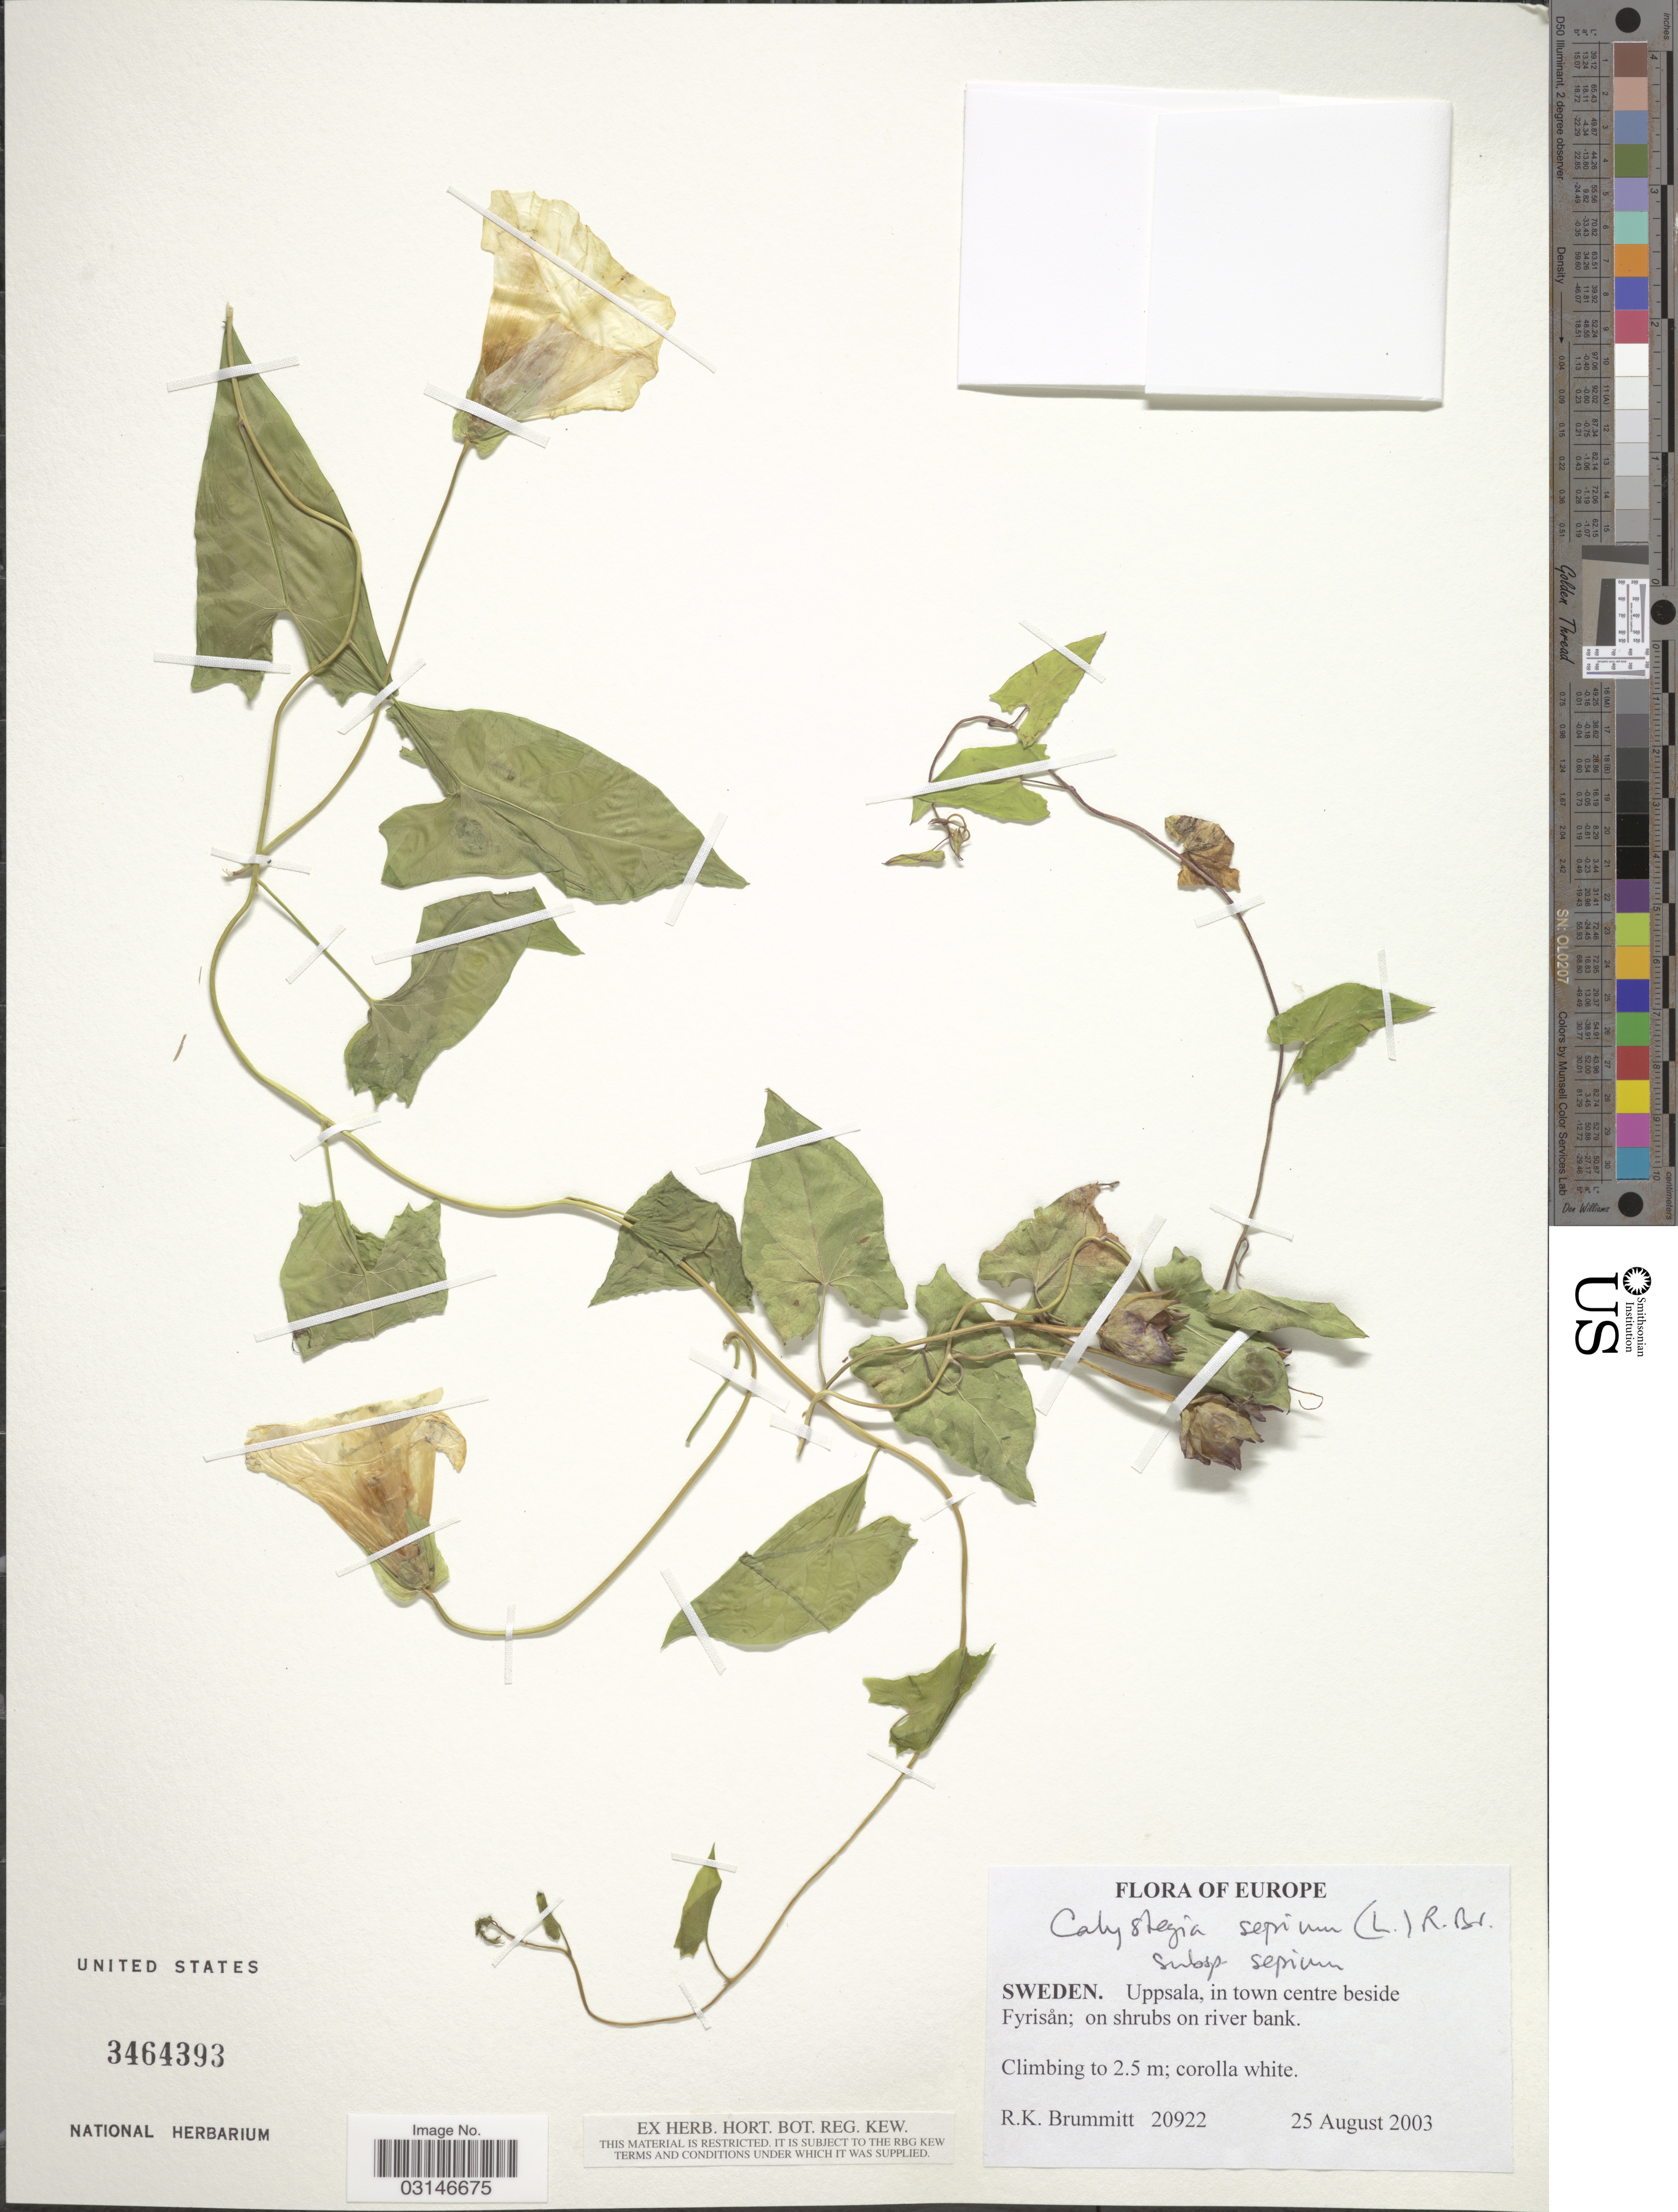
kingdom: Plantae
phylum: Tracheophyta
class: Magnoliopsida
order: Solanales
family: Convolvulaceae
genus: Calystegia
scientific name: Calystegia sepium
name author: (L.) R. Br.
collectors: R. K. Brummitt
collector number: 20922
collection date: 2003-08-25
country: Sweden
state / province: Uppsala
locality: In town centre beside Fyrisån.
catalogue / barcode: US 3464393